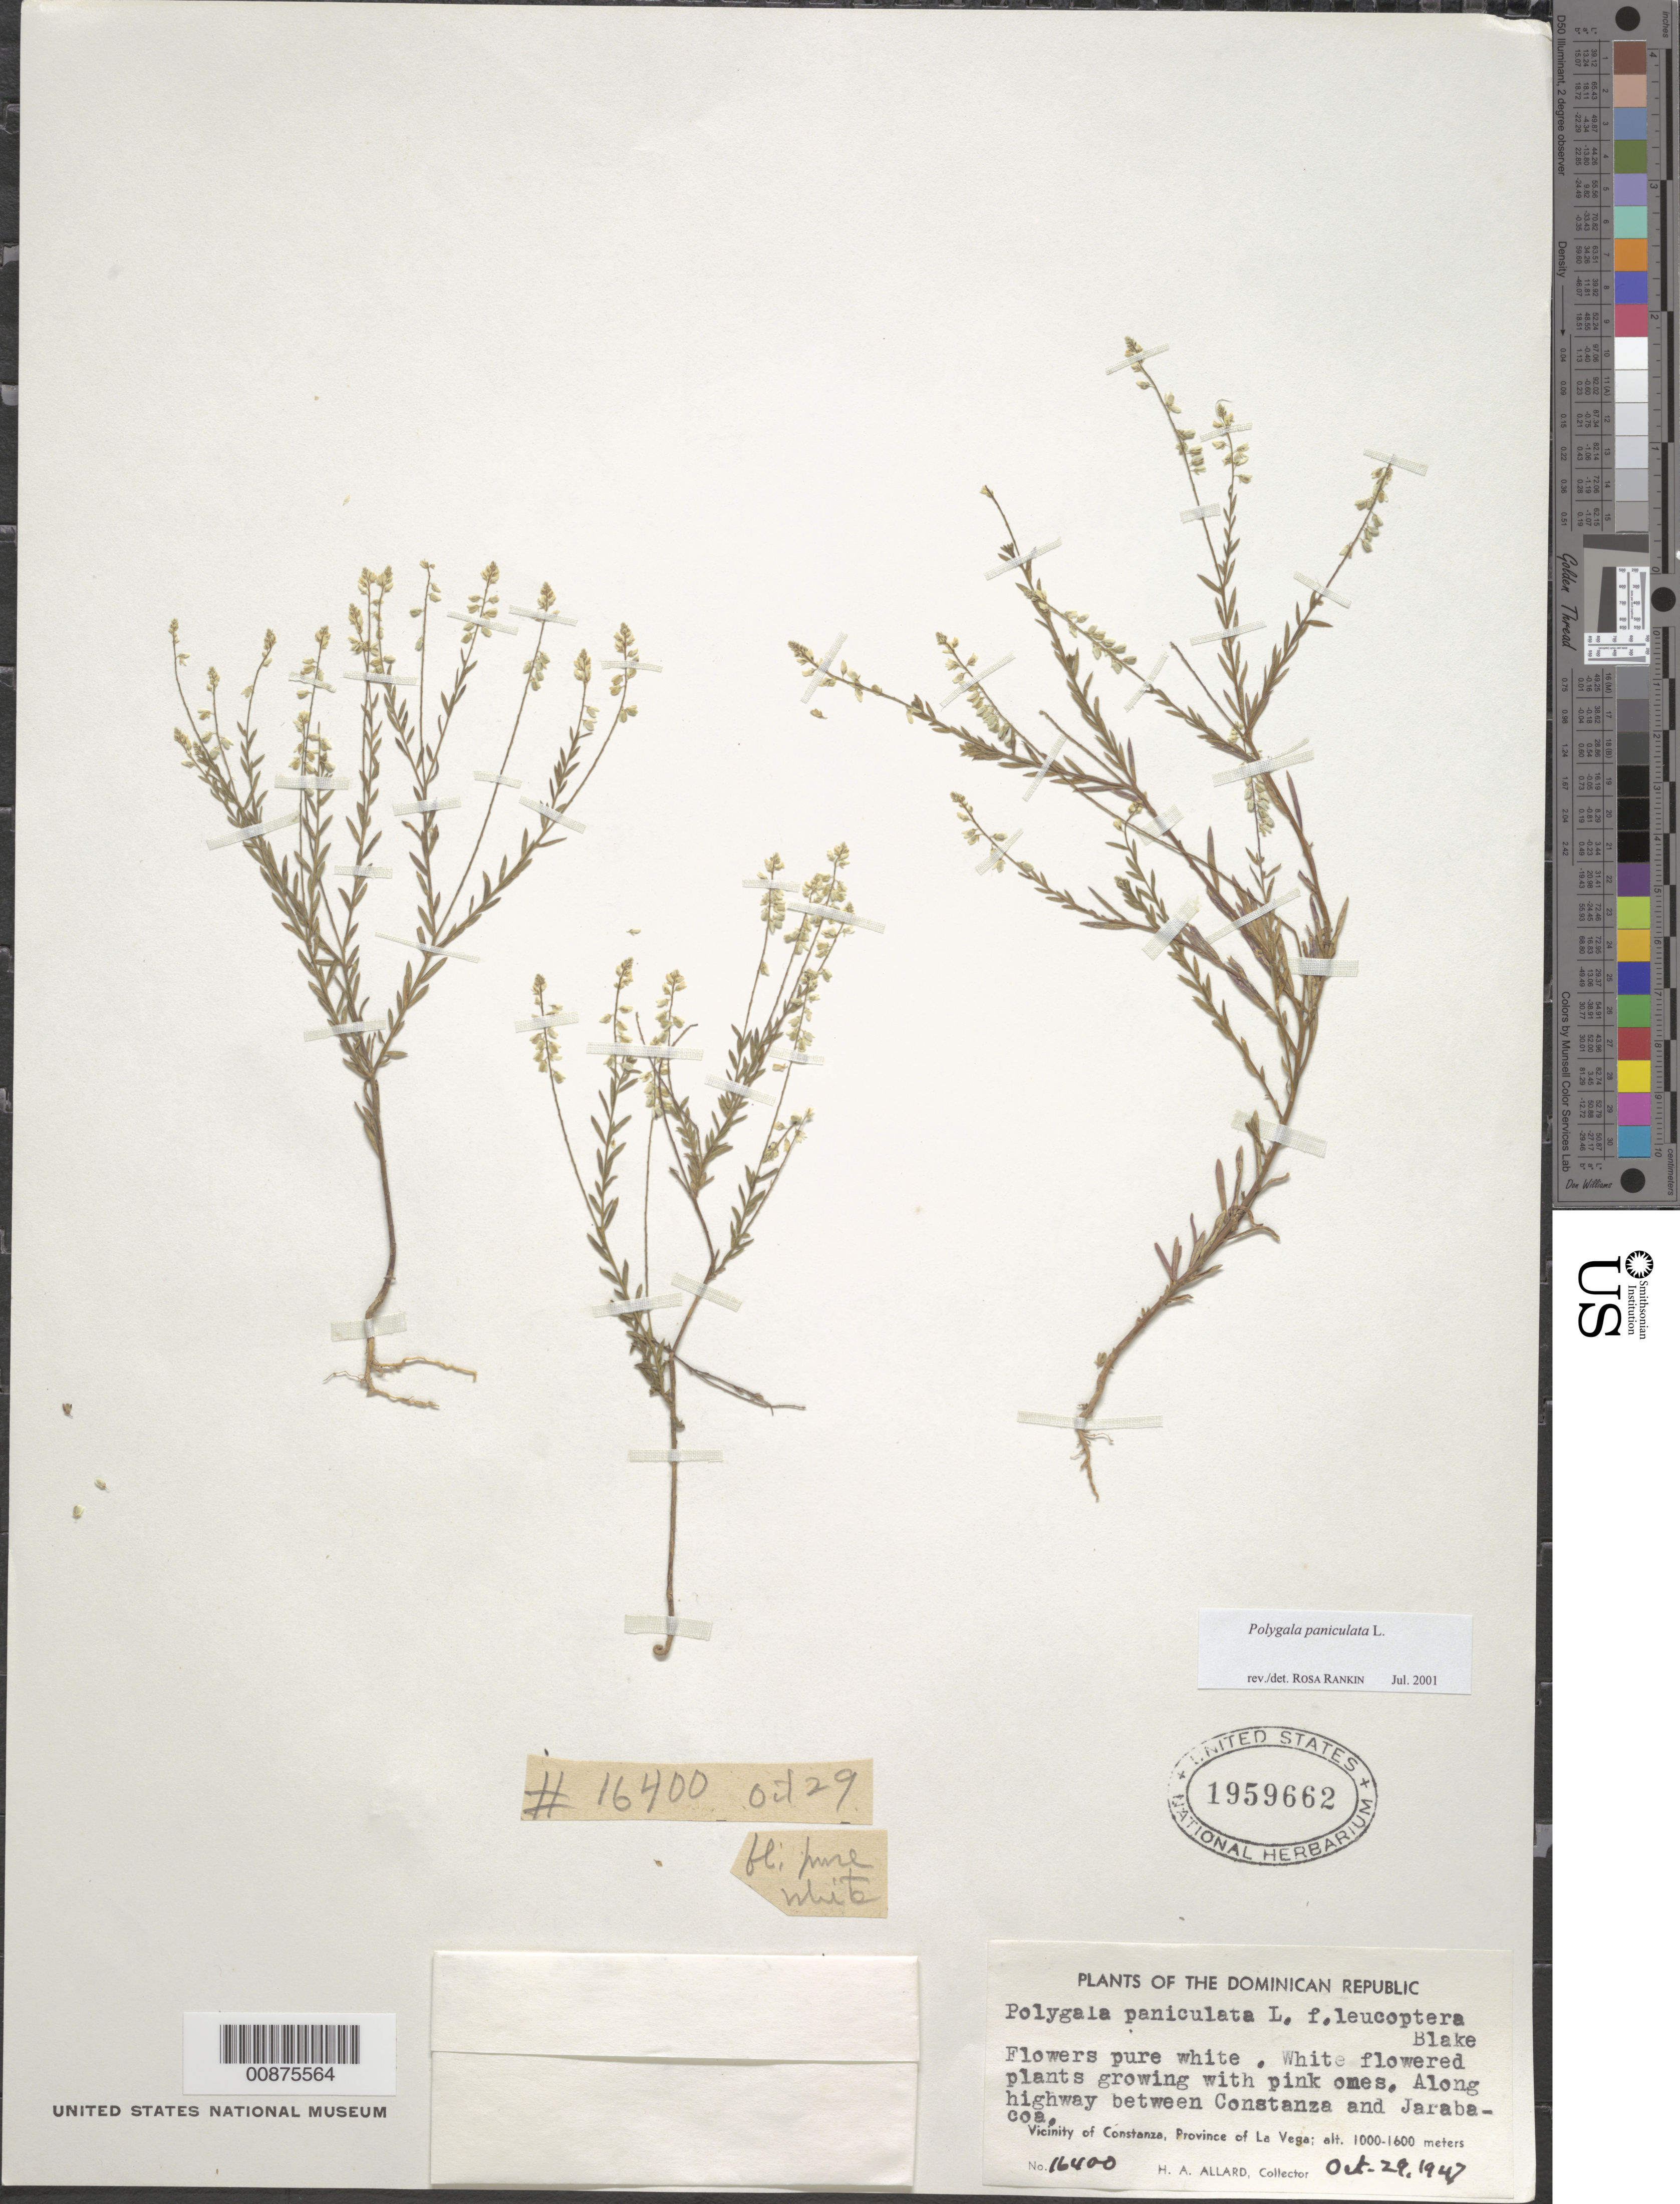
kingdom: Plantae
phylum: Tracheophyta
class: Magnoliopsida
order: Fabales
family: Polygalaceae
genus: Polygala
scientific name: Polygala paniculata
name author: L.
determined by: Rankin Rodriguez, Rosa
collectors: H. A. Allard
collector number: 16400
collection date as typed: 29 Oct 1947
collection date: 1947-10-29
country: Dominican Republic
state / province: La Vega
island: Hispaniola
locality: Vicinity of Constanza, between Constanza and Jarabacoa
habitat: Along highway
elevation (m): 1000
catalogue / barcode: US 1959662